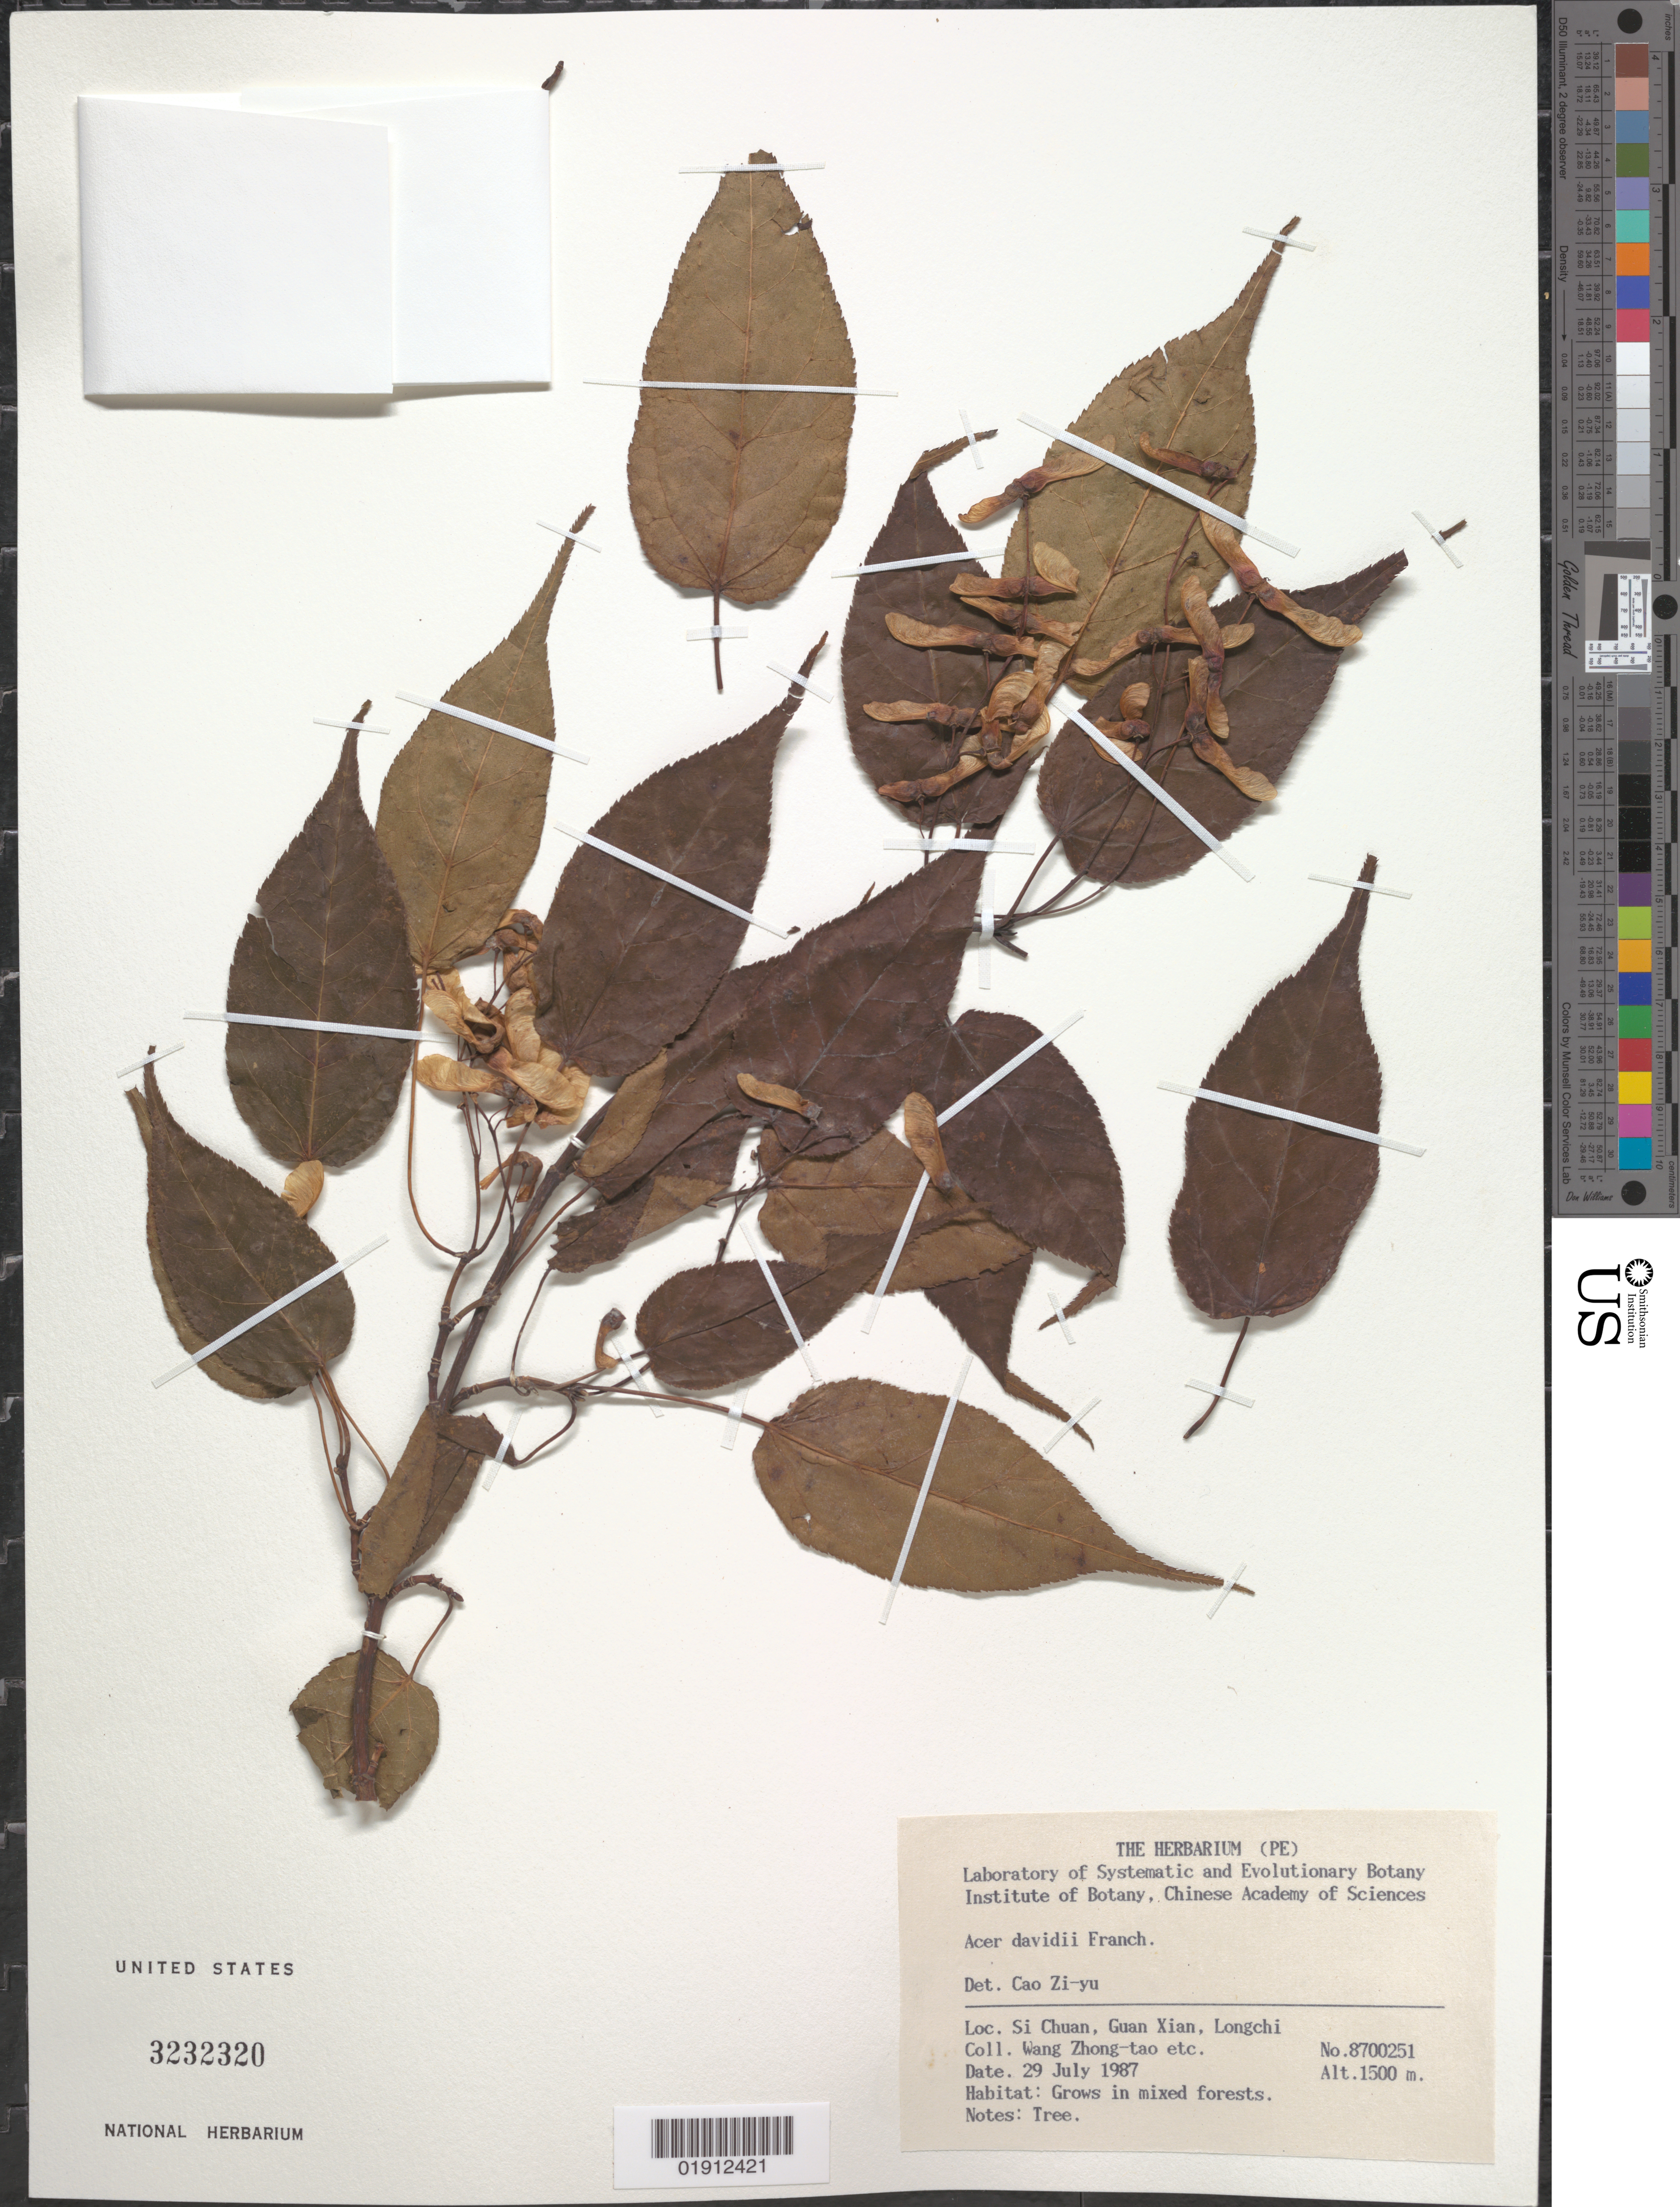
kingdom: Plantae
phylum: Tracheophyta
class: Magnoliopsida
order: Sapindales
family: Sapindaceae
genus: Acer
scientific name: Acer davidii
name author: Franch.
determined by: Cao, Zi-yu, Assistant Curator of Phanerogams (PE), Institute of Botany, Chinese Academy of Sciences (CHINA)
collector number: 8700251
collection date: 1987-07-29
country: China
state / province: Sichuan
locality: Si Chuan, Guan Xian, Longchi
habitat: Grows in mixed forests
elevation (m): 1500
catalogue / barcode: US 3232320